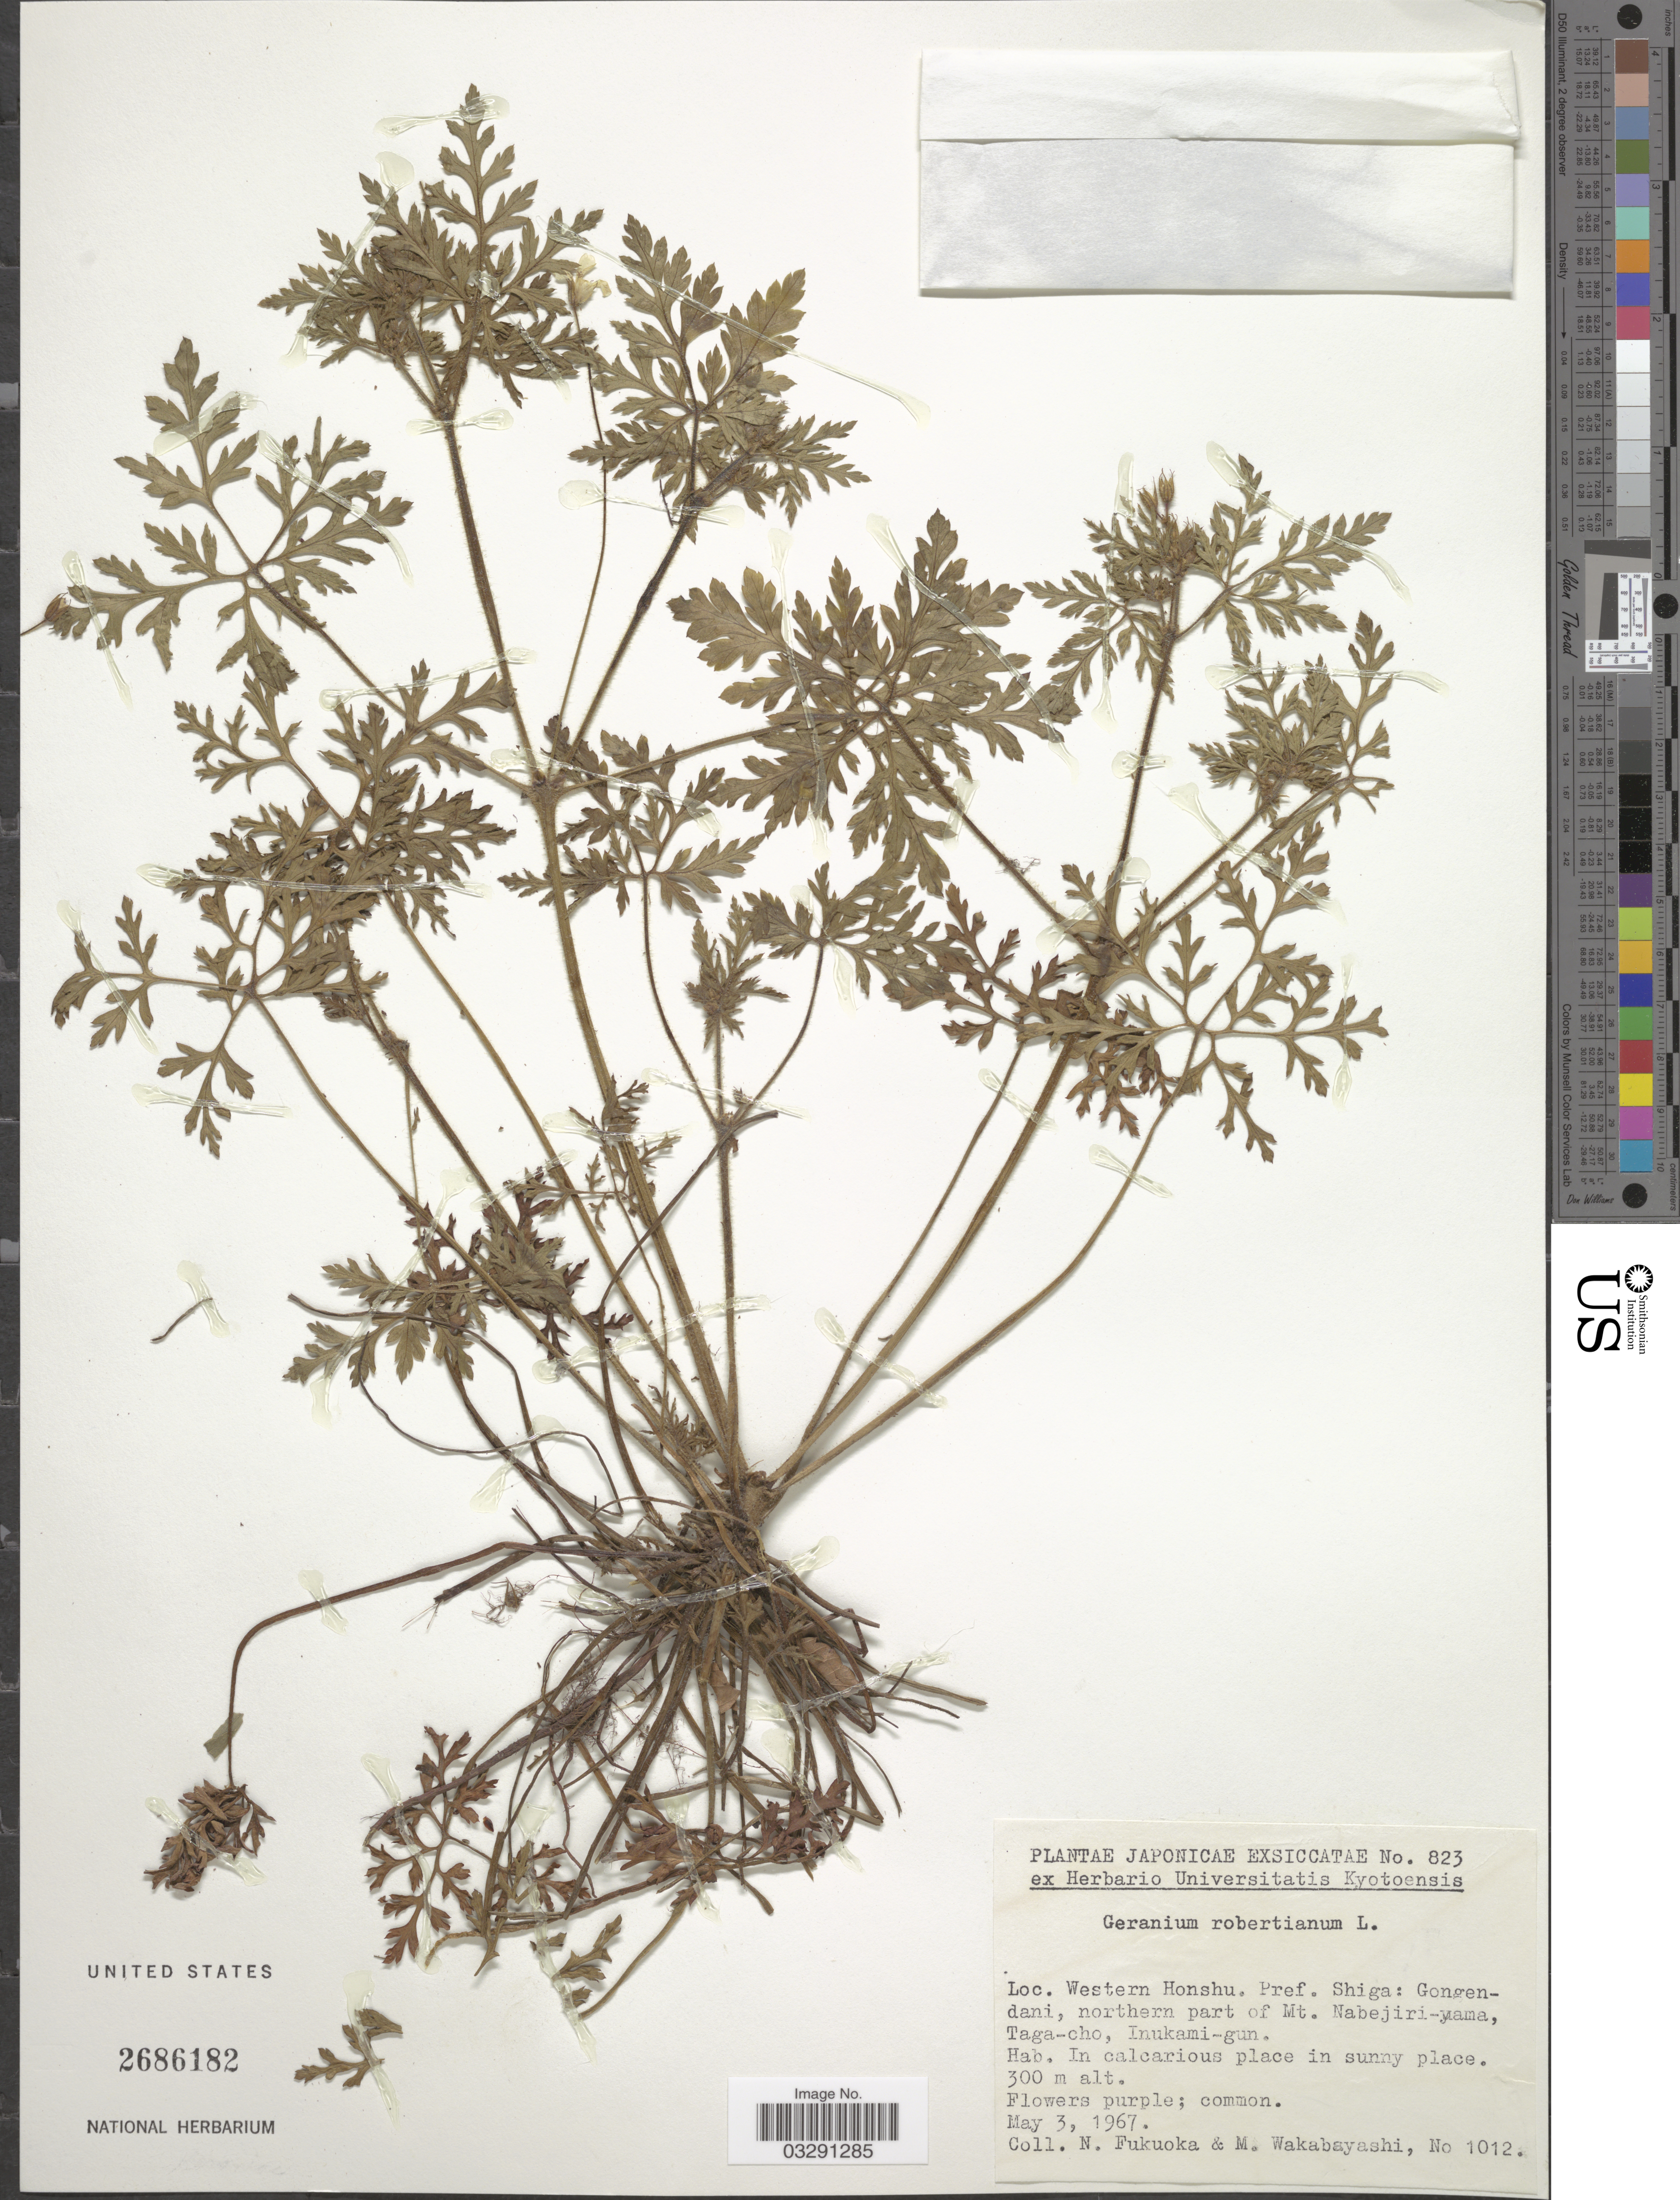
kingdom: Plantae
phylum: Tracheophyta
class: Magnoliopsida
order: Geraniales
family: Geraniaceae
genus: Geranium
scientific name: Geranium robertianum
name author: L.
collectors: N. Fukuoka & M. Wakabayashi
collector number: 1012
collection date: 1967-05-03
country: Japan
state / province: Siga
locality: Western Honshu. Pref. Shiga: Gongendani, northern part of Mt. Nabejiri-yama, Taga-cho, Inukami-gun.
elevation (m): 300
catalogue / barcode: US 2686182